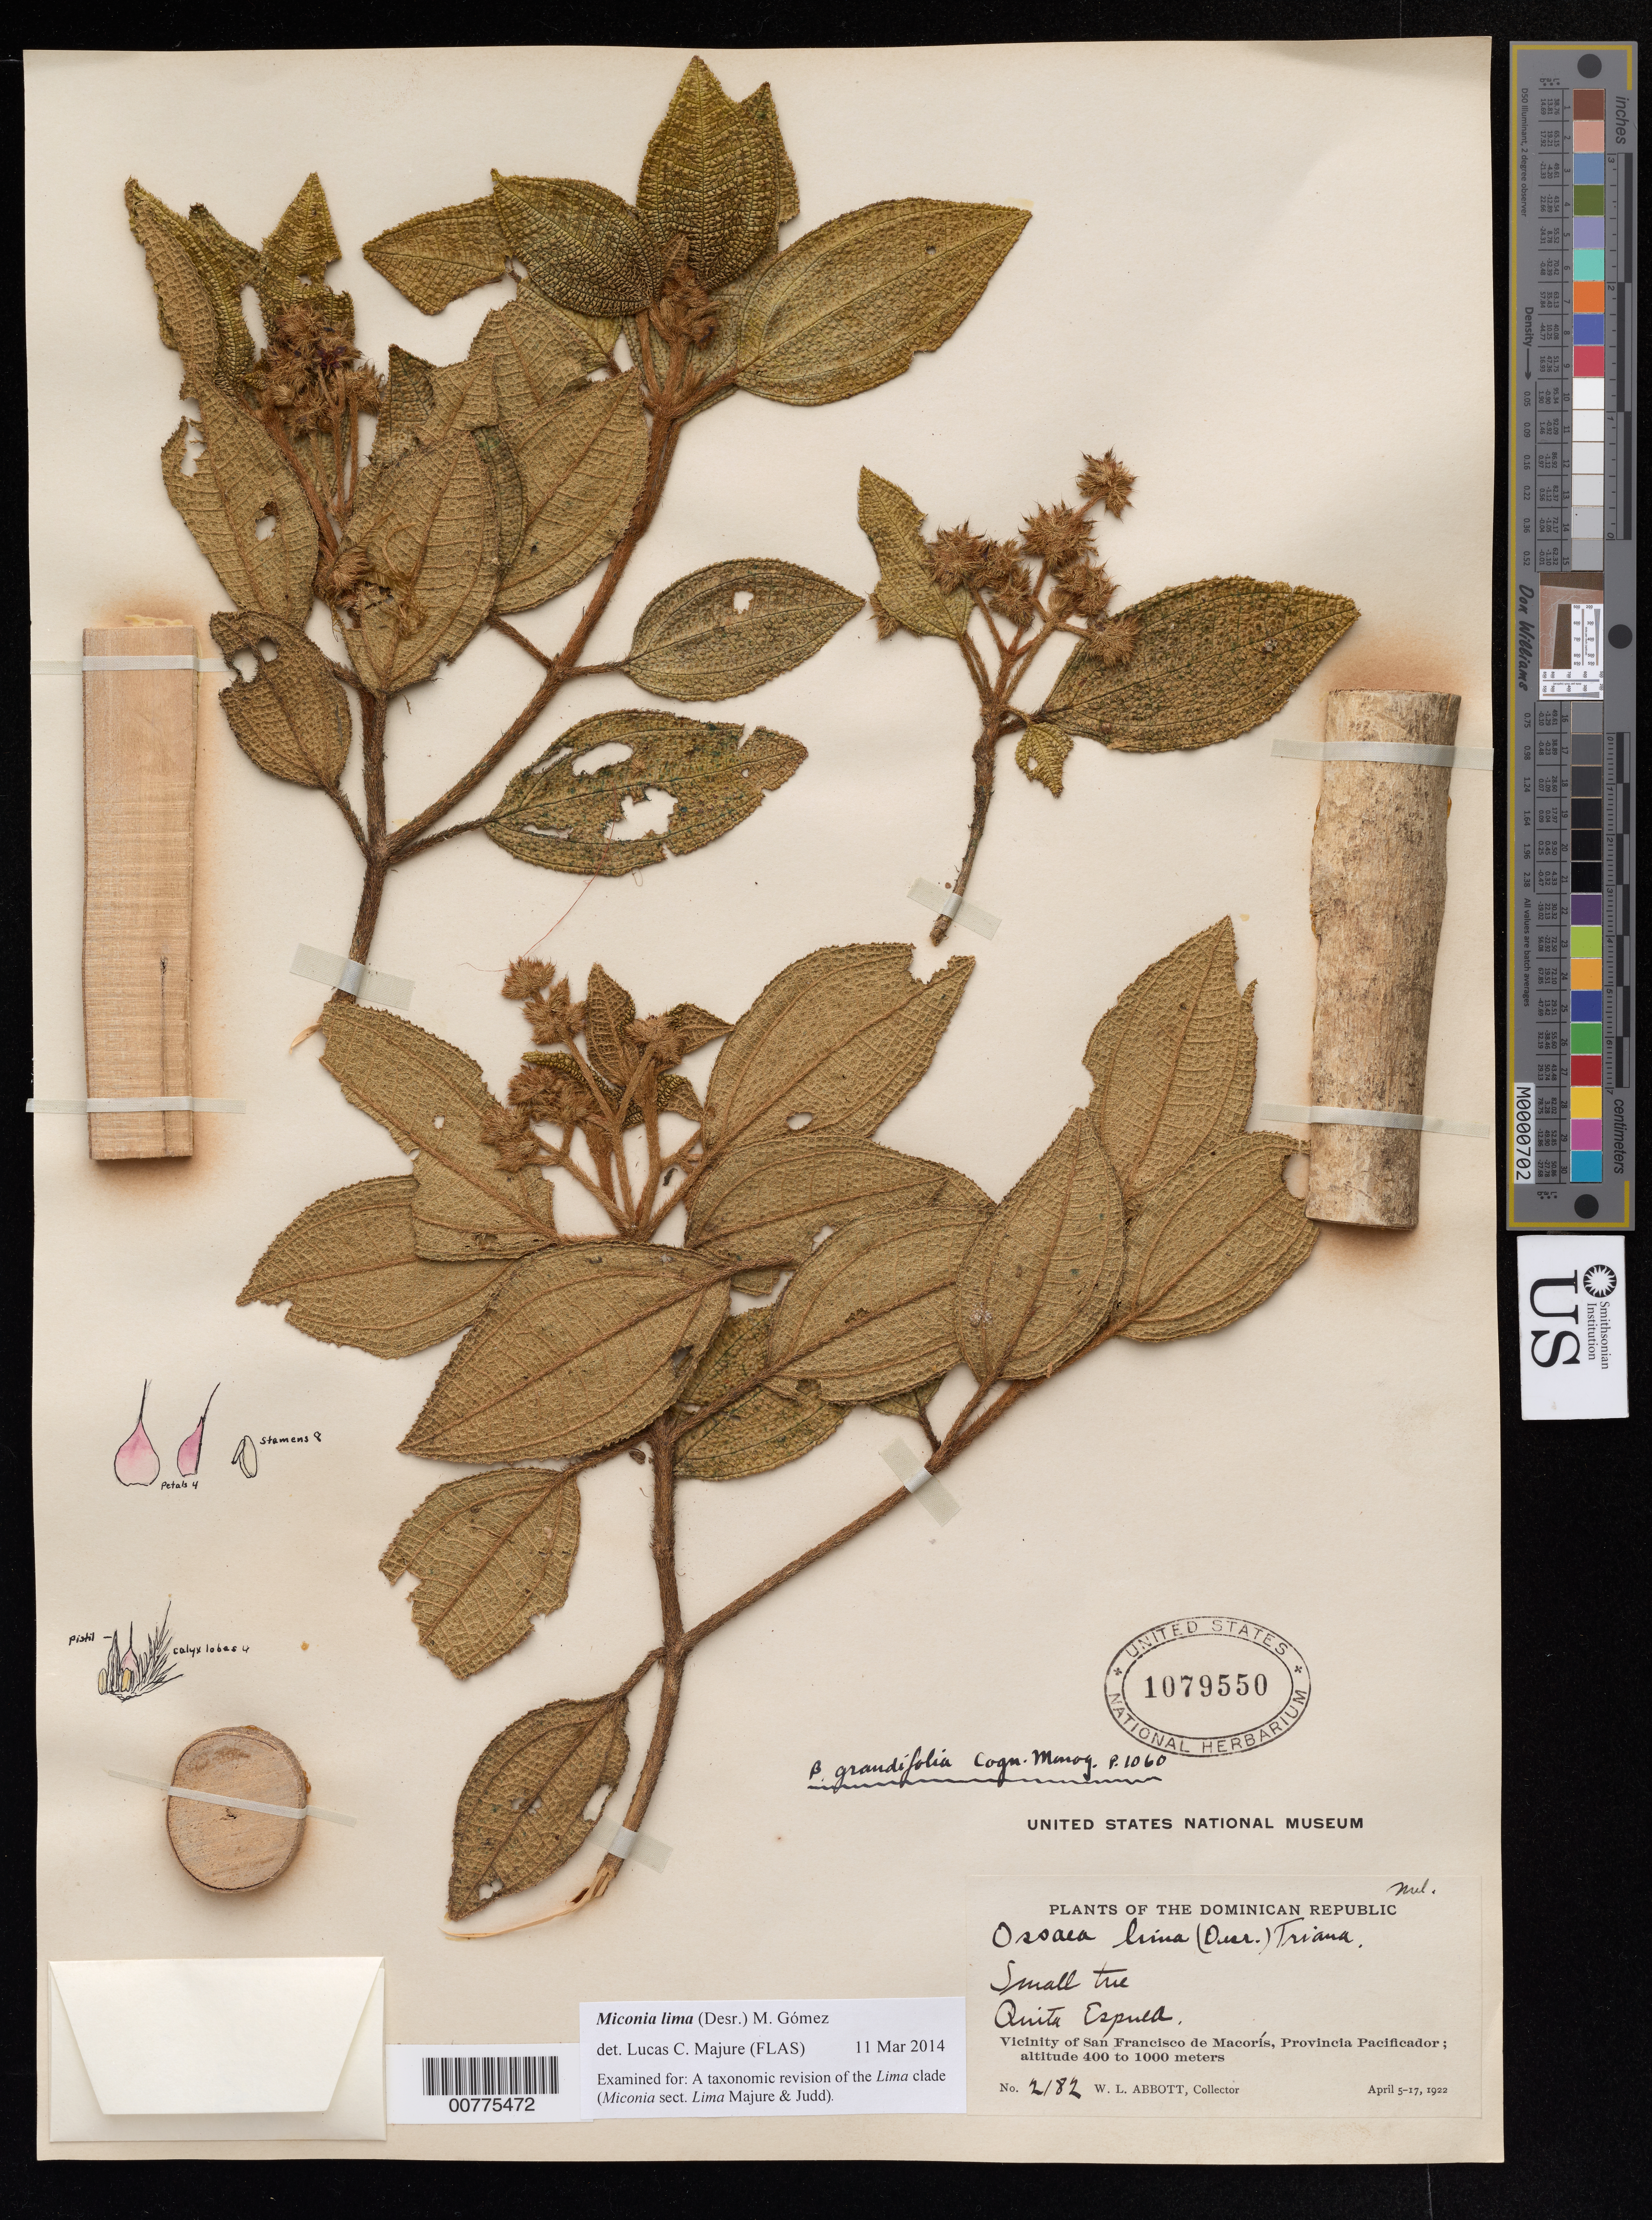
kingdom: Plantae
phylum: Tracheophyta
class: Magnoliopsida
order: Myrtales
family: Melastomataceae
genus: Miconia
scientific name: Miconia lima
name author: M. Gómez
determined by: Majure, Lucas C., (FLAS), University of Florida (UNITED STATES)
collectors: W. L. Abbott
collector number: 2182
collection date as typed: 05 Apr 1922 to 17 Apr 1922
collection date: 1922-04-05/1922-04-17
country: Dominican Republic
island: Hispaniola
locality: Province of Pacificador?, vicinity of San Francisco de Macorís, Quita Espuela.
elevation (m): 400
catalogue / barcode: US 1079550